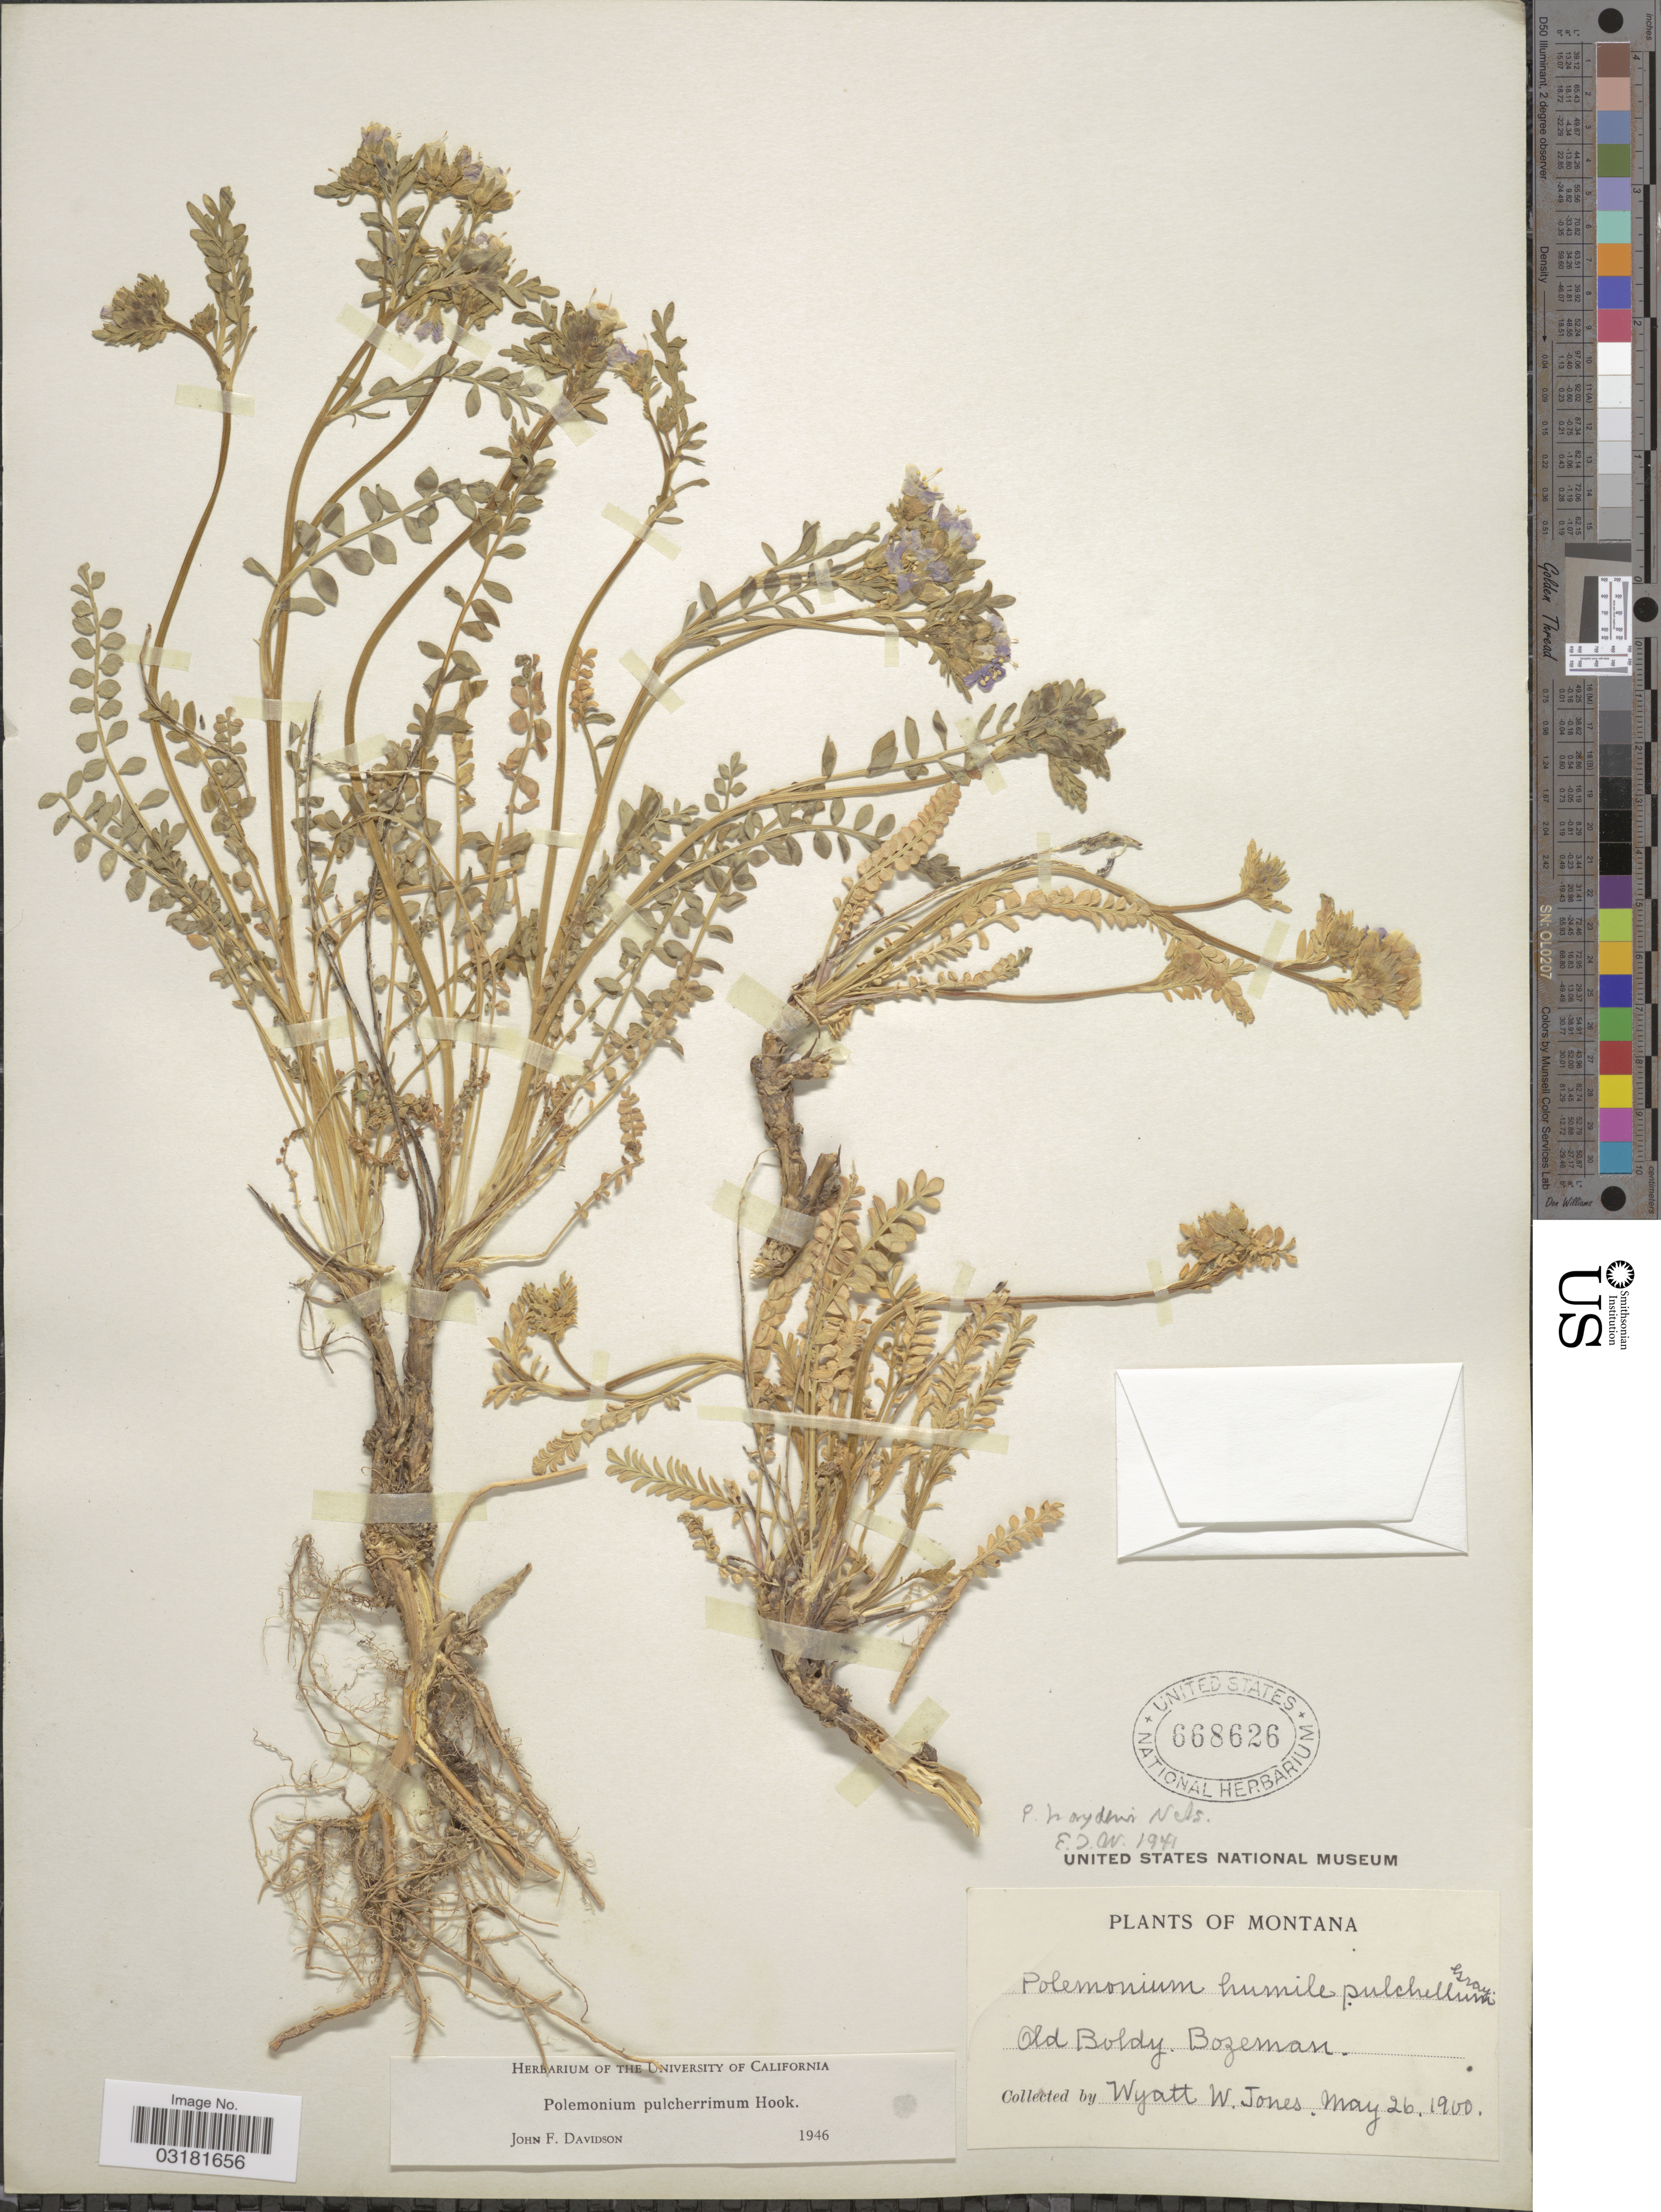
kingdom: Plantae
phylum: Tracheophyta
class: Magnoliopsida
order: Ericales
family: Polemoniaceae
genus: Polemonium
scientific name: Polemonium pulcherrimum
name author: Hook.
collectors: W. W. Jones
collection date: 1900-05-26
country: United States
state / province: Montana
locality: Old Boldy. Bozeman.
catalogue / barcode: US 668626